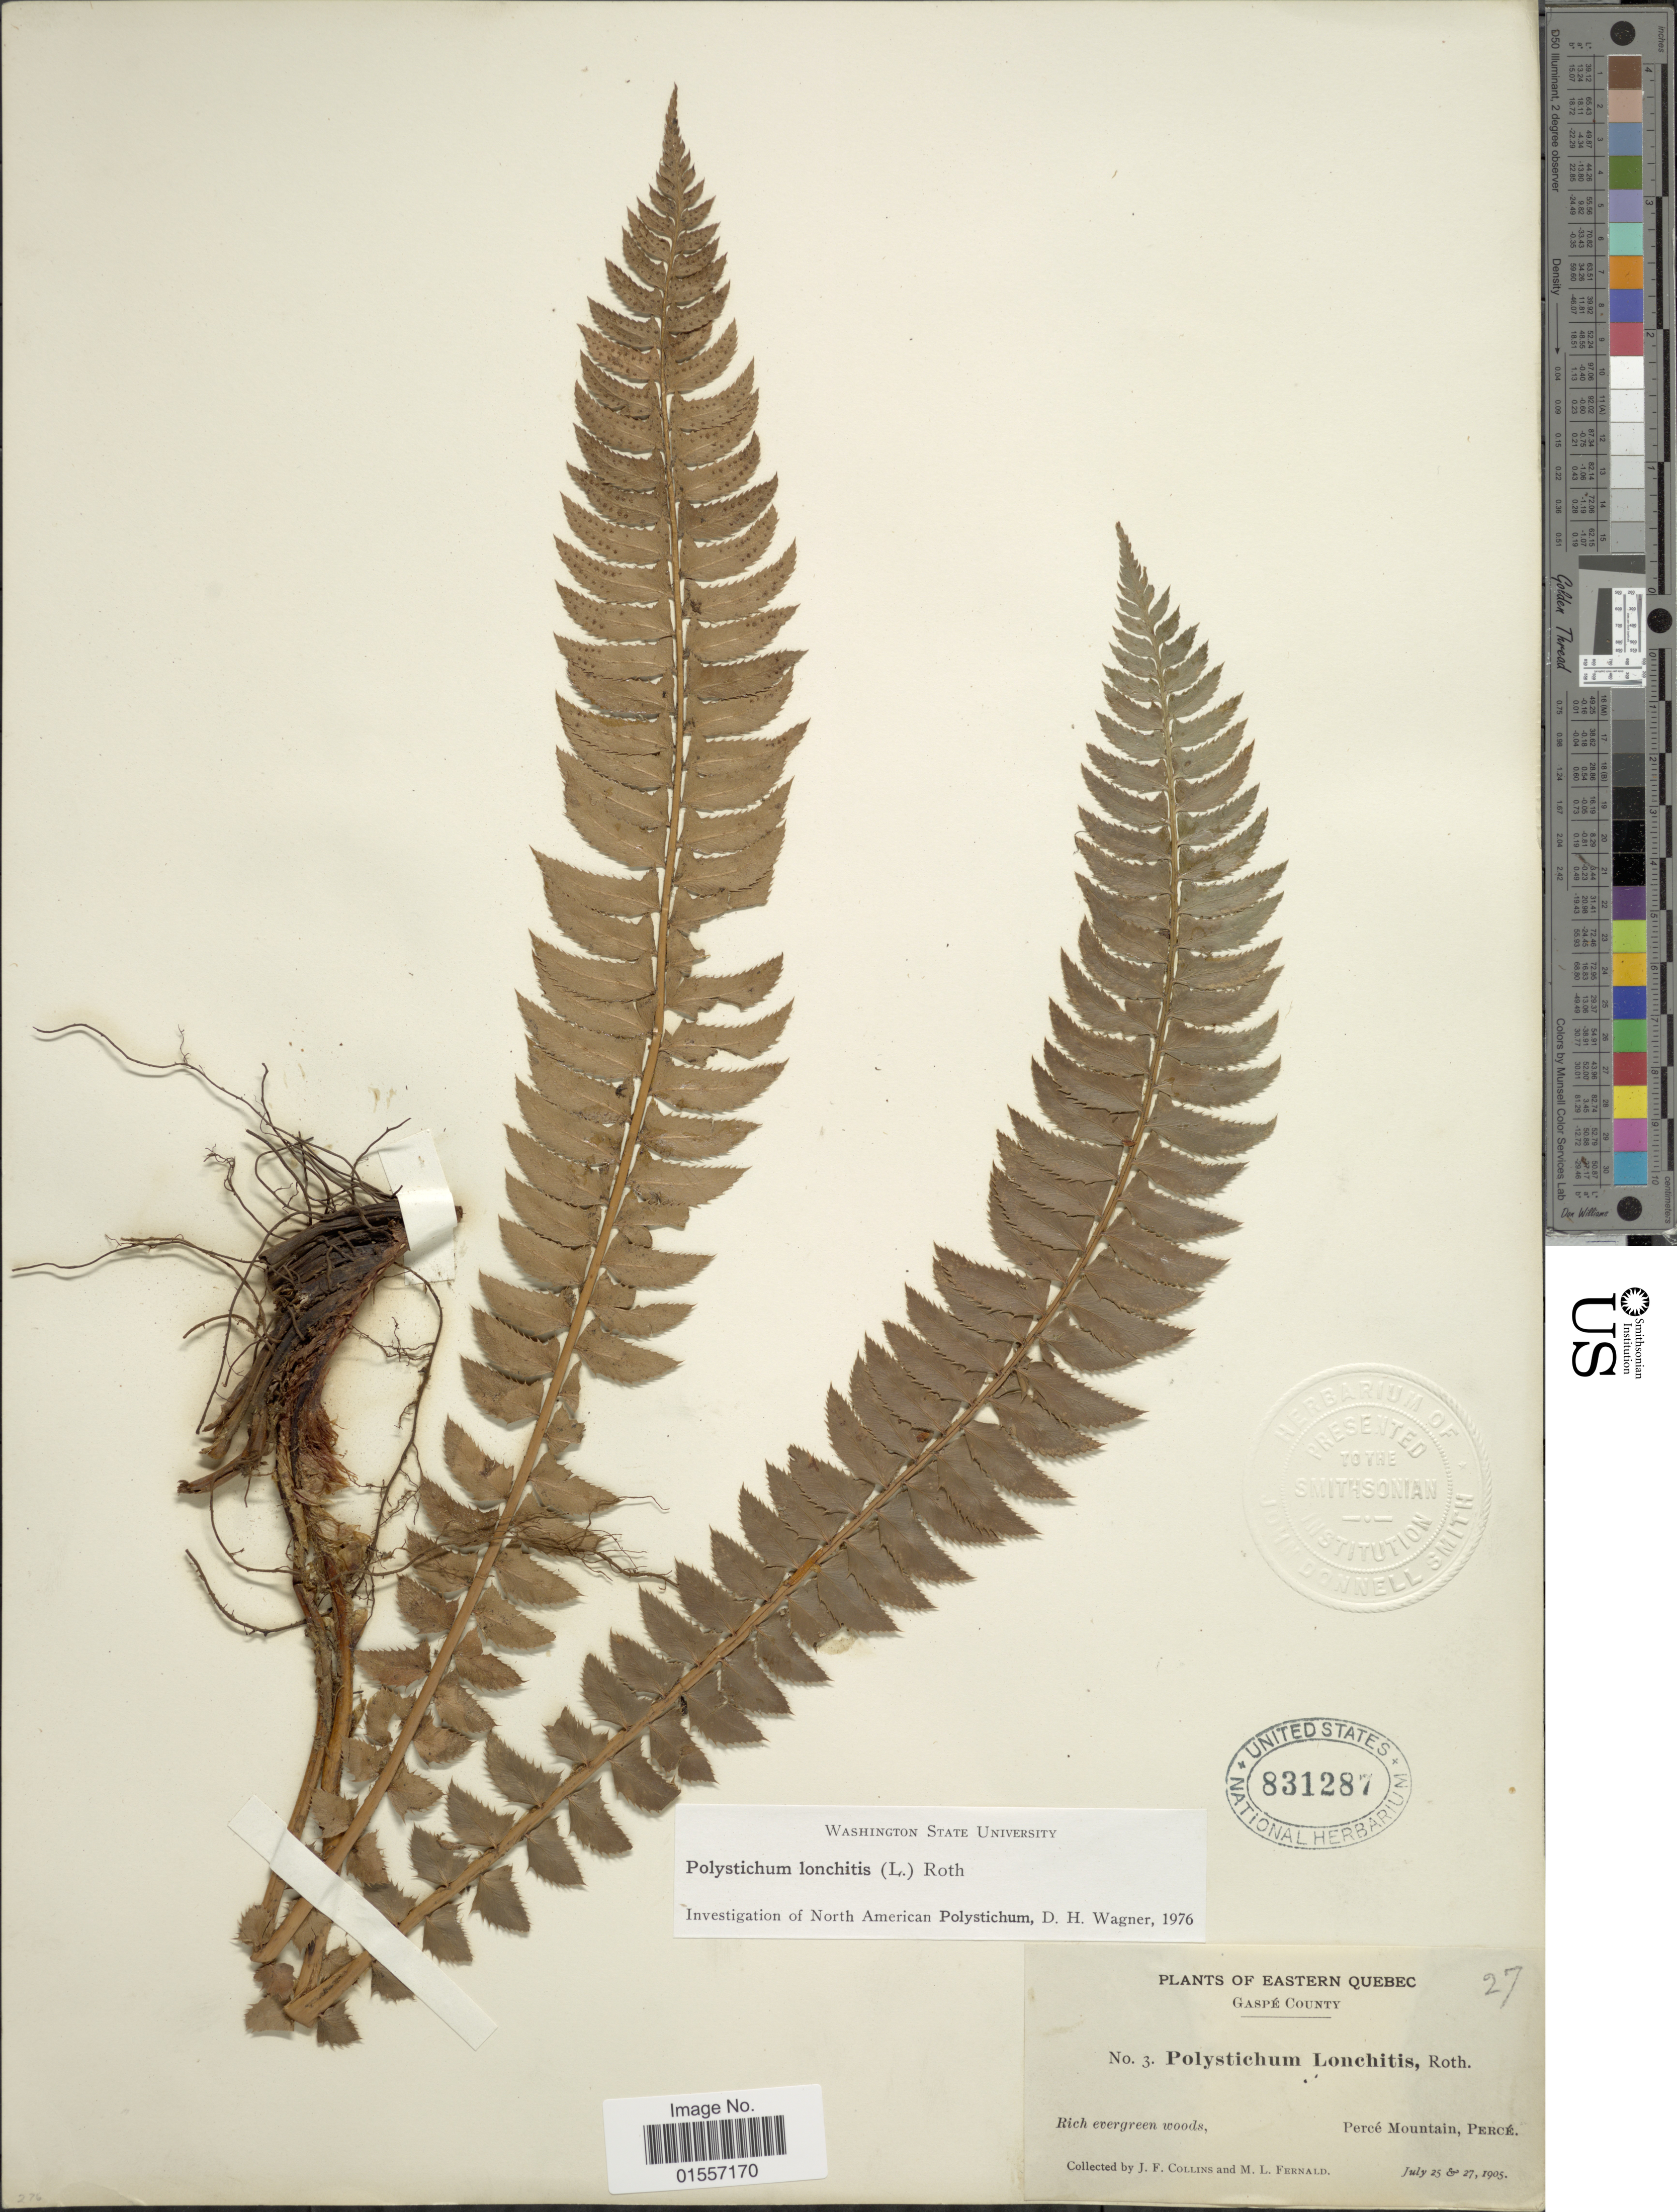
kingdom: Plantae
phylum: Tracheophyta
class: Polypodiopsida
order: Polypodiales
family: Dryopteridaceae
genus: Polystichum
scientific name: Polystichum lonchitis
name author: (Roth) L.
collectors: J. Collins & M. L. Fernald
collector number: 3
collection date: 1905-07-25/1905-07-27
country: Canada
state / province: Quebec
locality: Eastern Quebec, Gaspé County, Rich evergreen woods, Percé Mountain, Percé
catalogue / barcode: US 831287